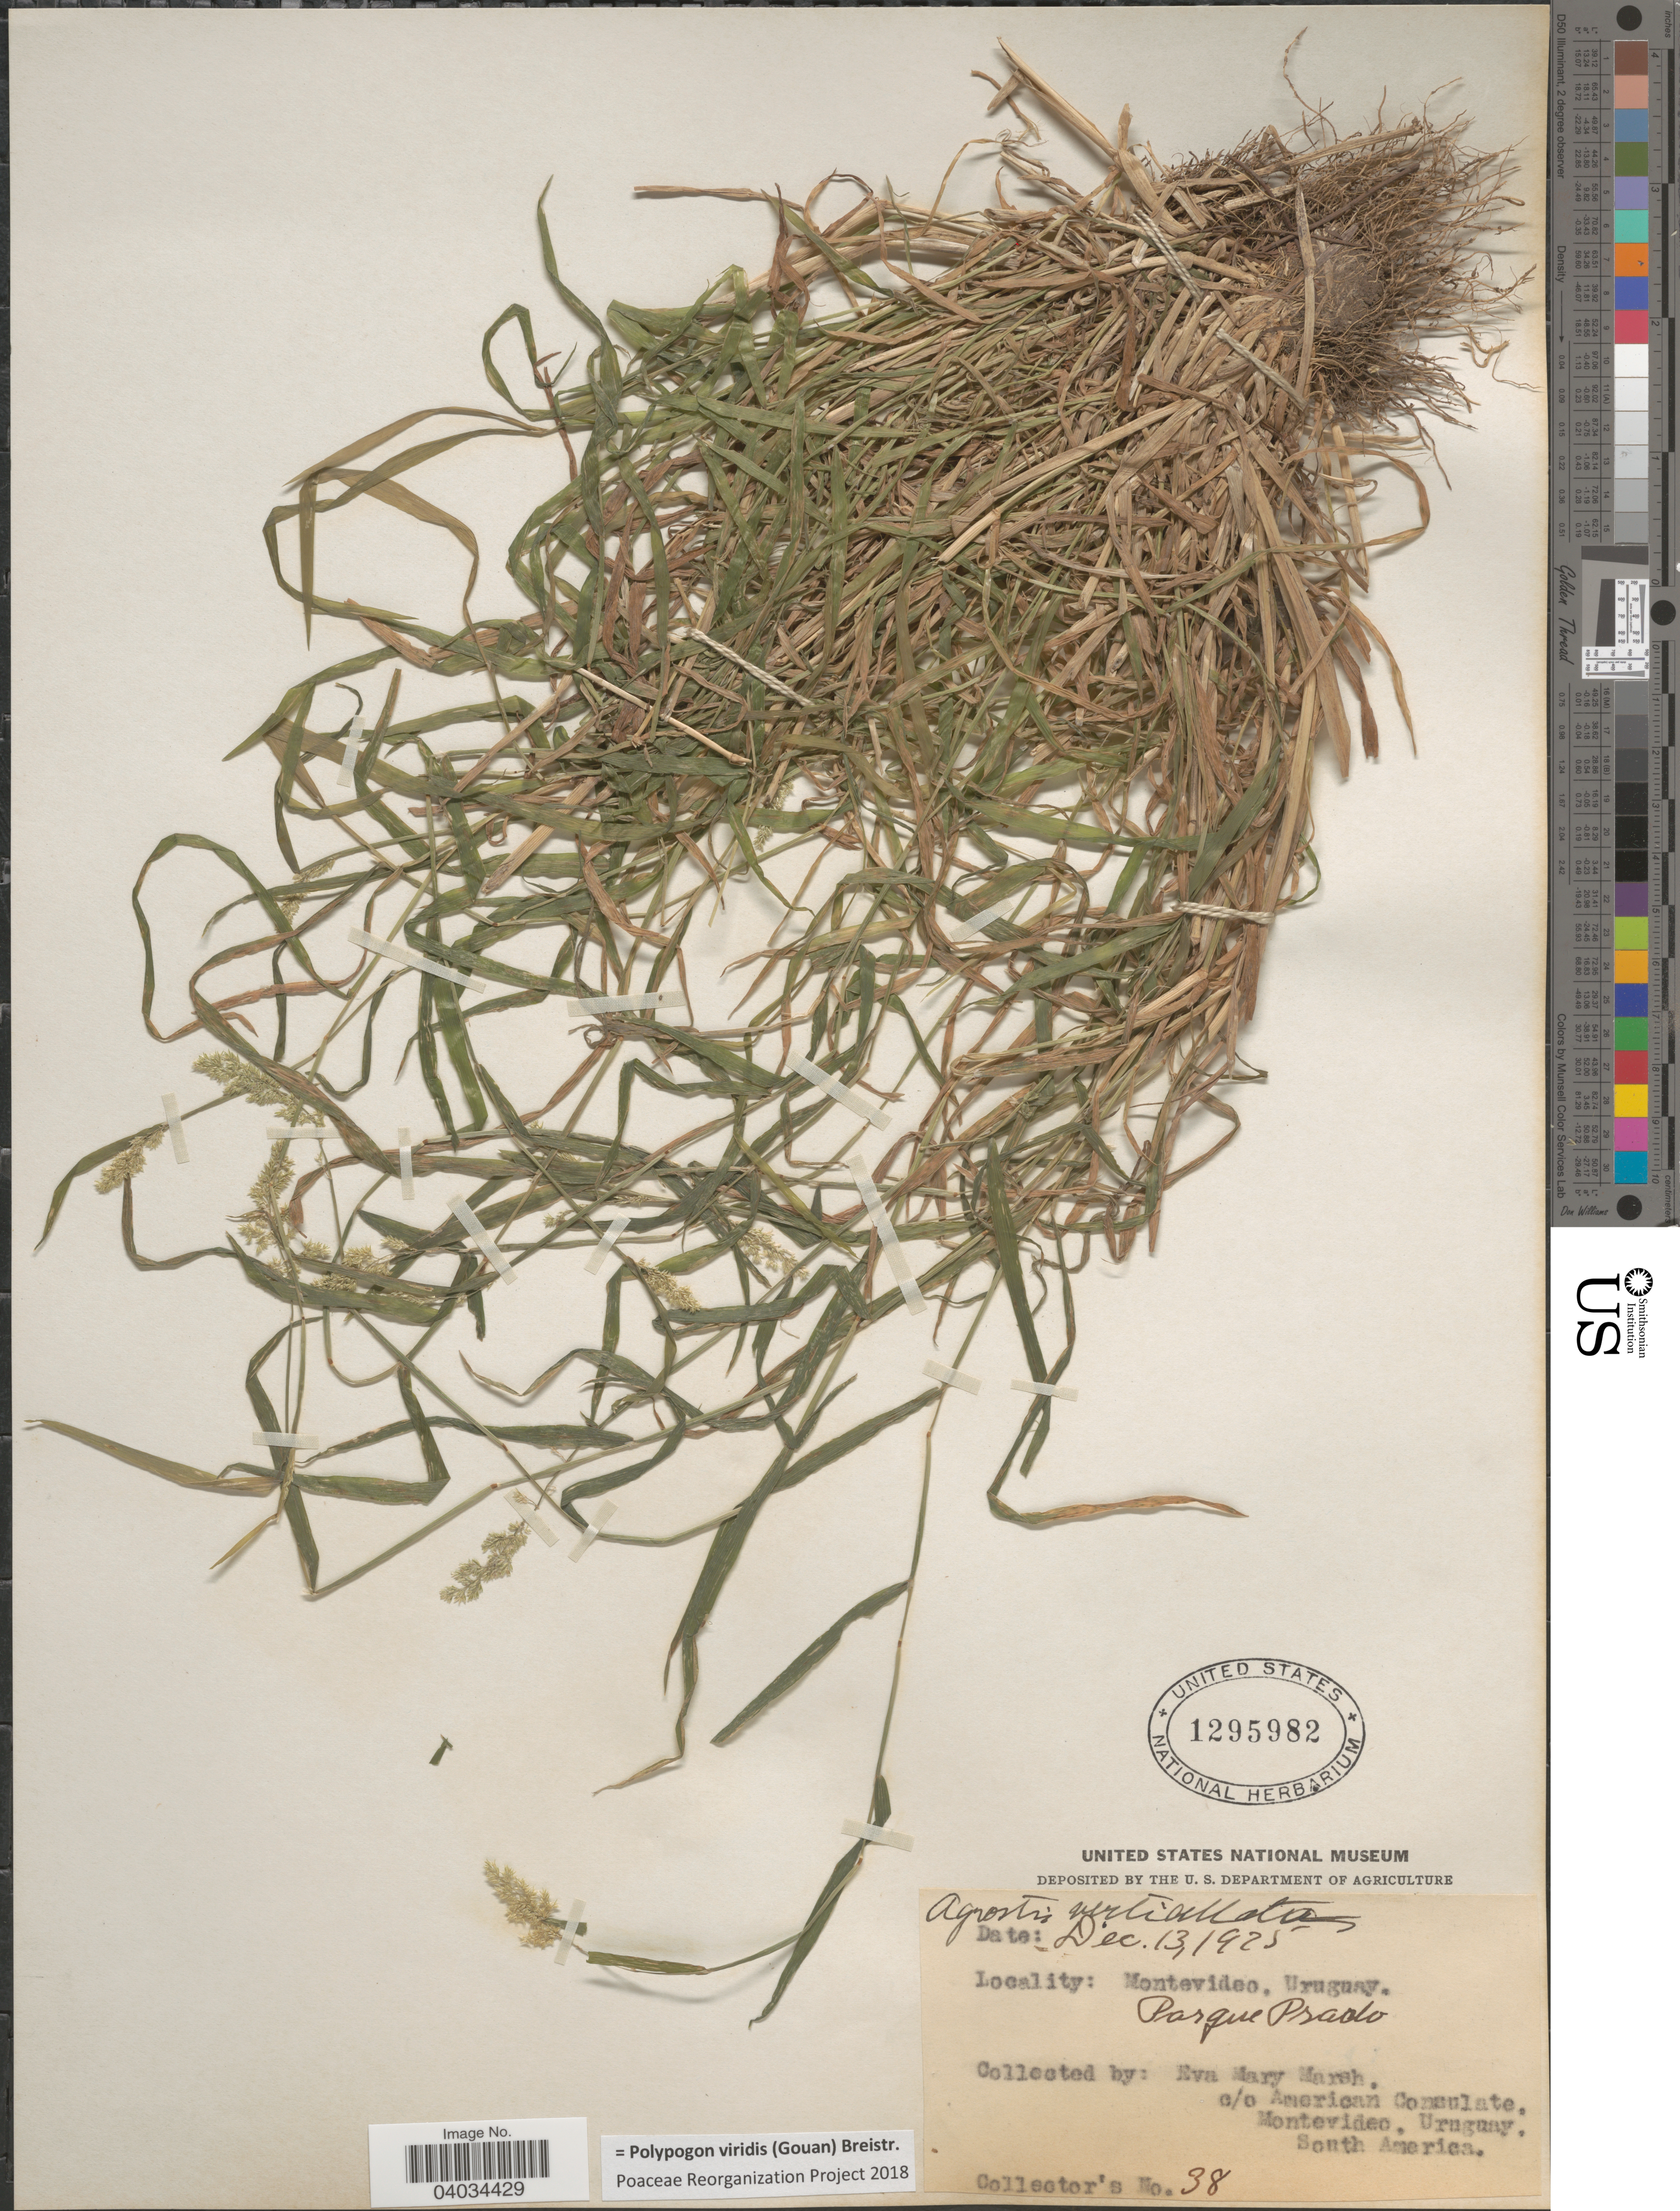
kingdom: Plantae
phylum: Tracheophyta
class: Liliopsida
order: Poales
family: Poaceae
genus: Polypogon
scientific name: Polypogon viridis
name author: (Gouan) Breistroffer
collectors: E. Marsh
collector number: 38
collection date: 1925-12-13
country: Uruguay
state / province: Montevideo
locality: Parque Prado.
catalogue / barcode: US 1295982